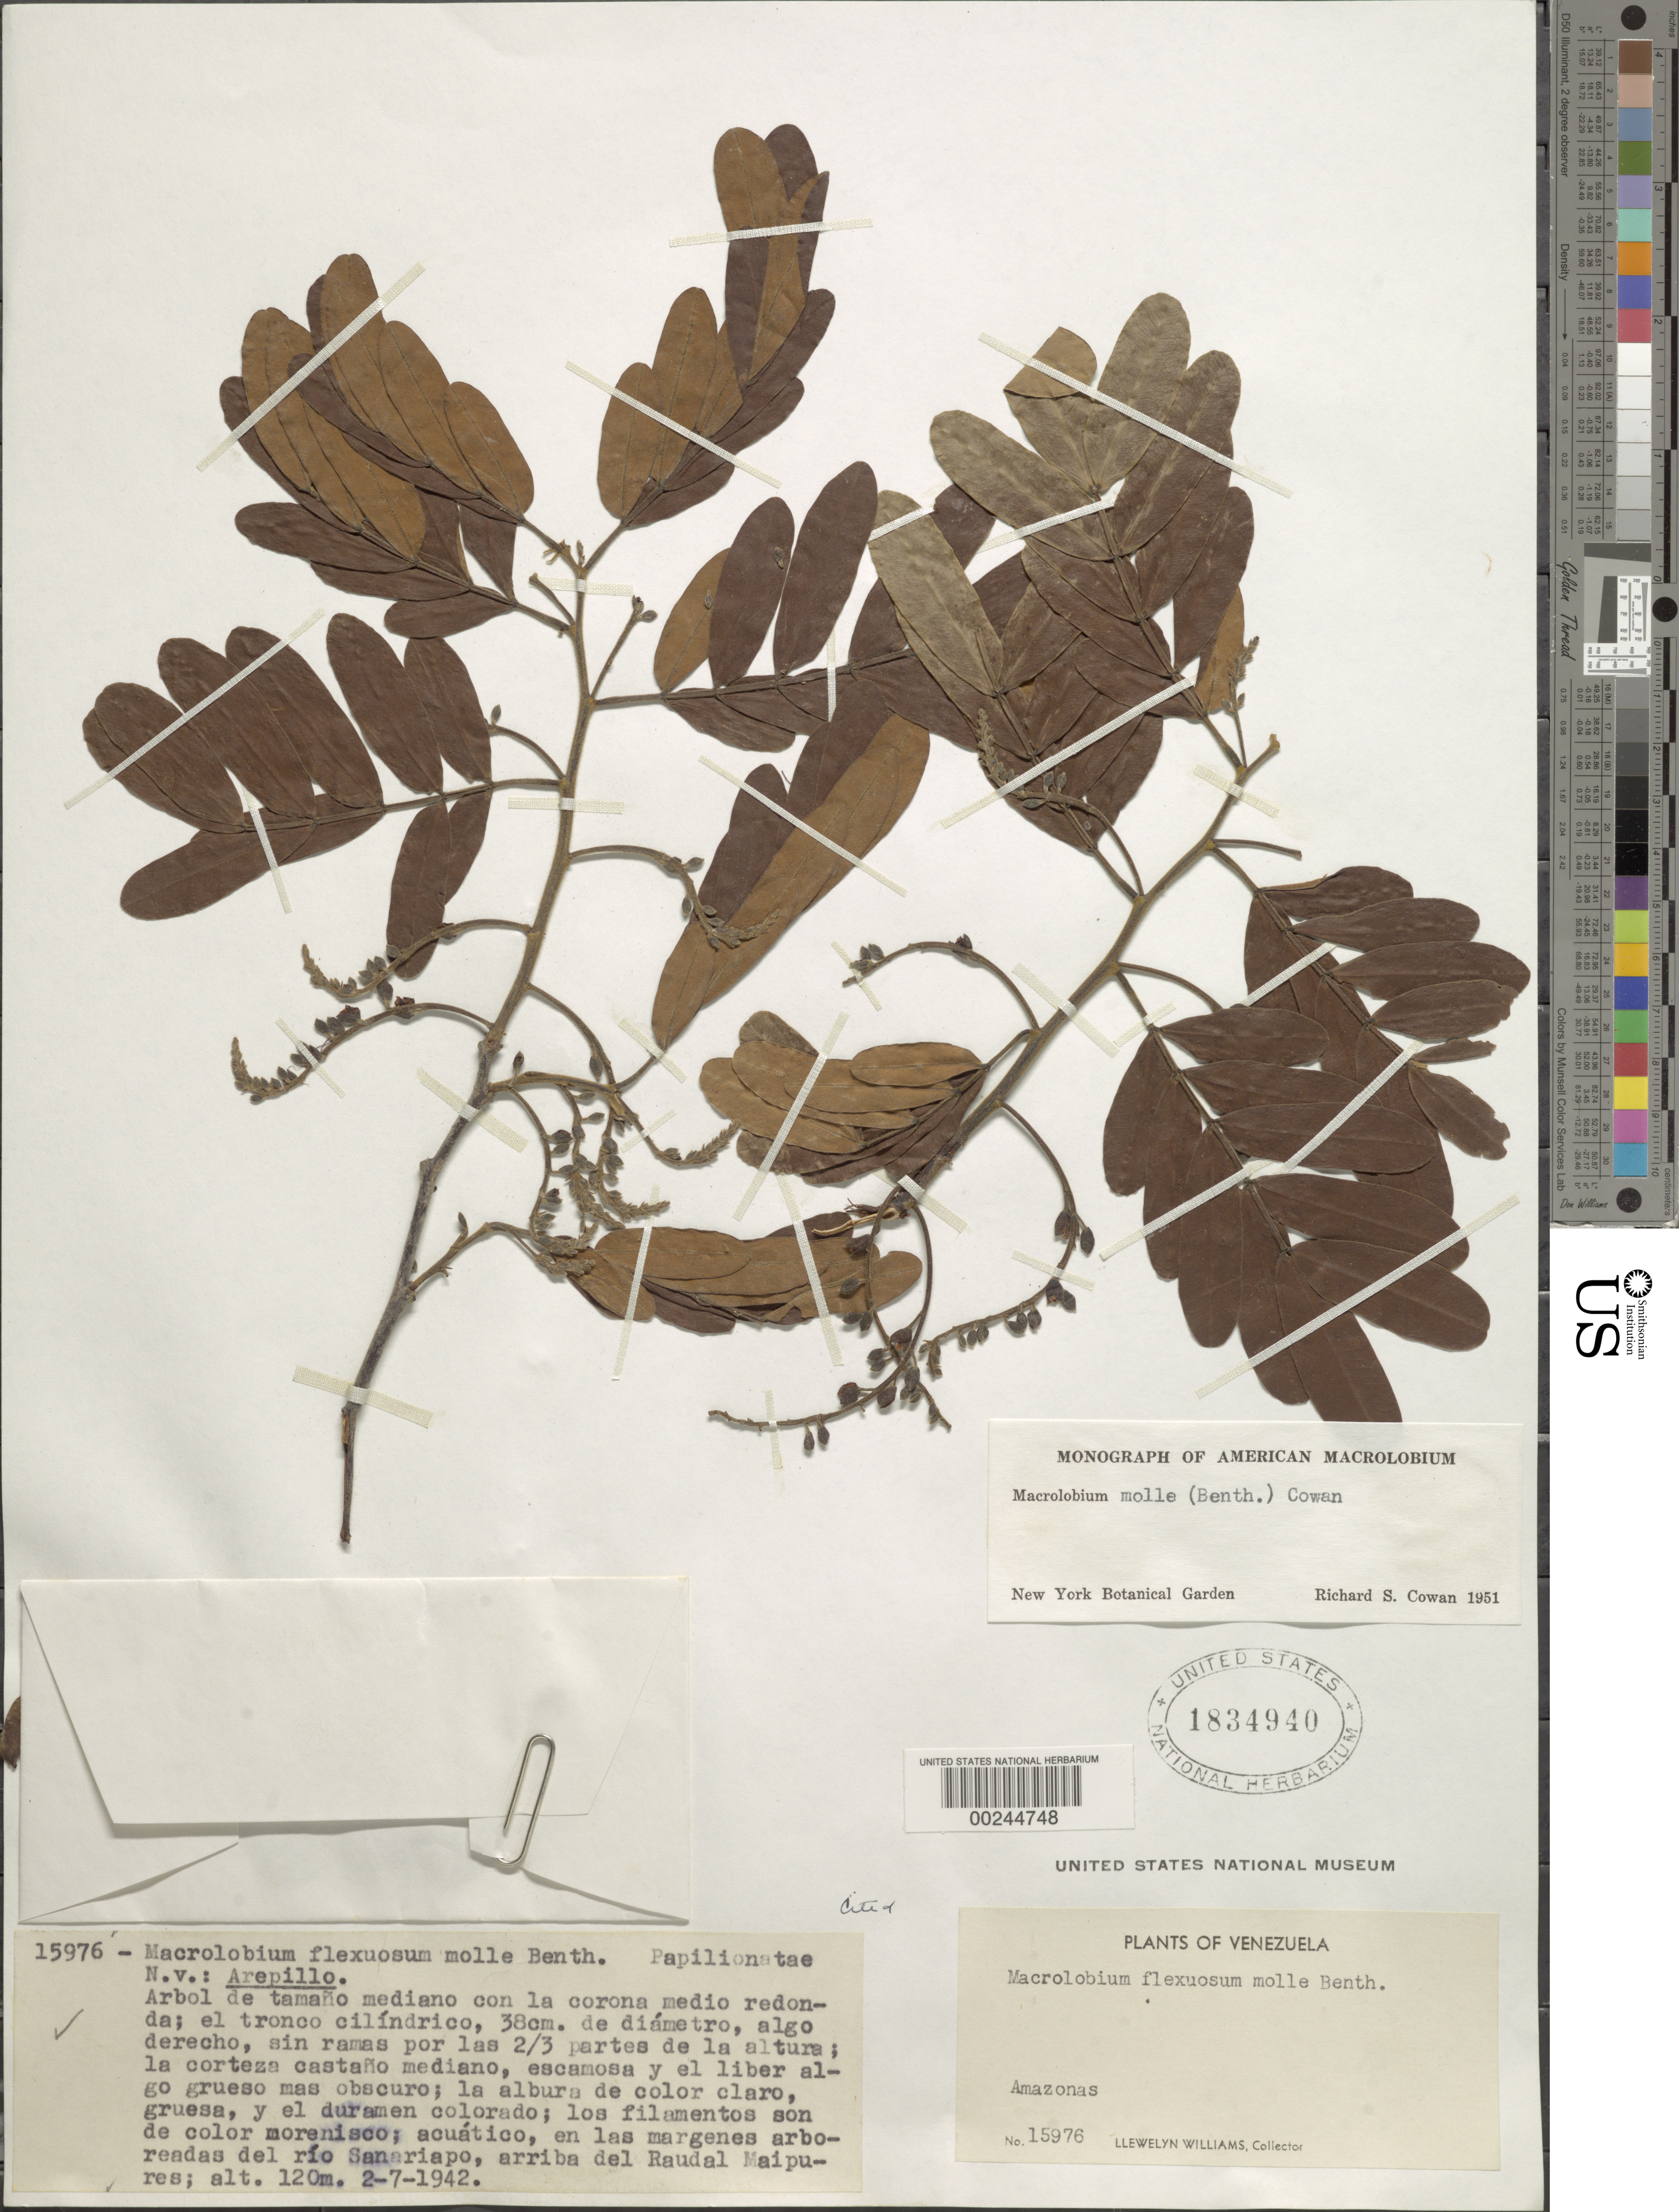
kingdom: Plantae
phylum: Tracheophyta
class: Magnoliopsida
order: Fabales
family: Fabaceae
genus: Macrolobium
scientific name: Macrolobium molle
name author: (Benth.) R.S. Cowan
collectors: Ll. Williams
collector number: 15976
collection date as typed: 02 Jul 1942 or 07 Feb 1942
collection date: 1942-02-07 or 1942-07-02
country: Venezuela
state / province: Amazonas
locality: Along the edge grove of the rio sanariapo above raudal maipures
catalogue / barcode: US 1834940